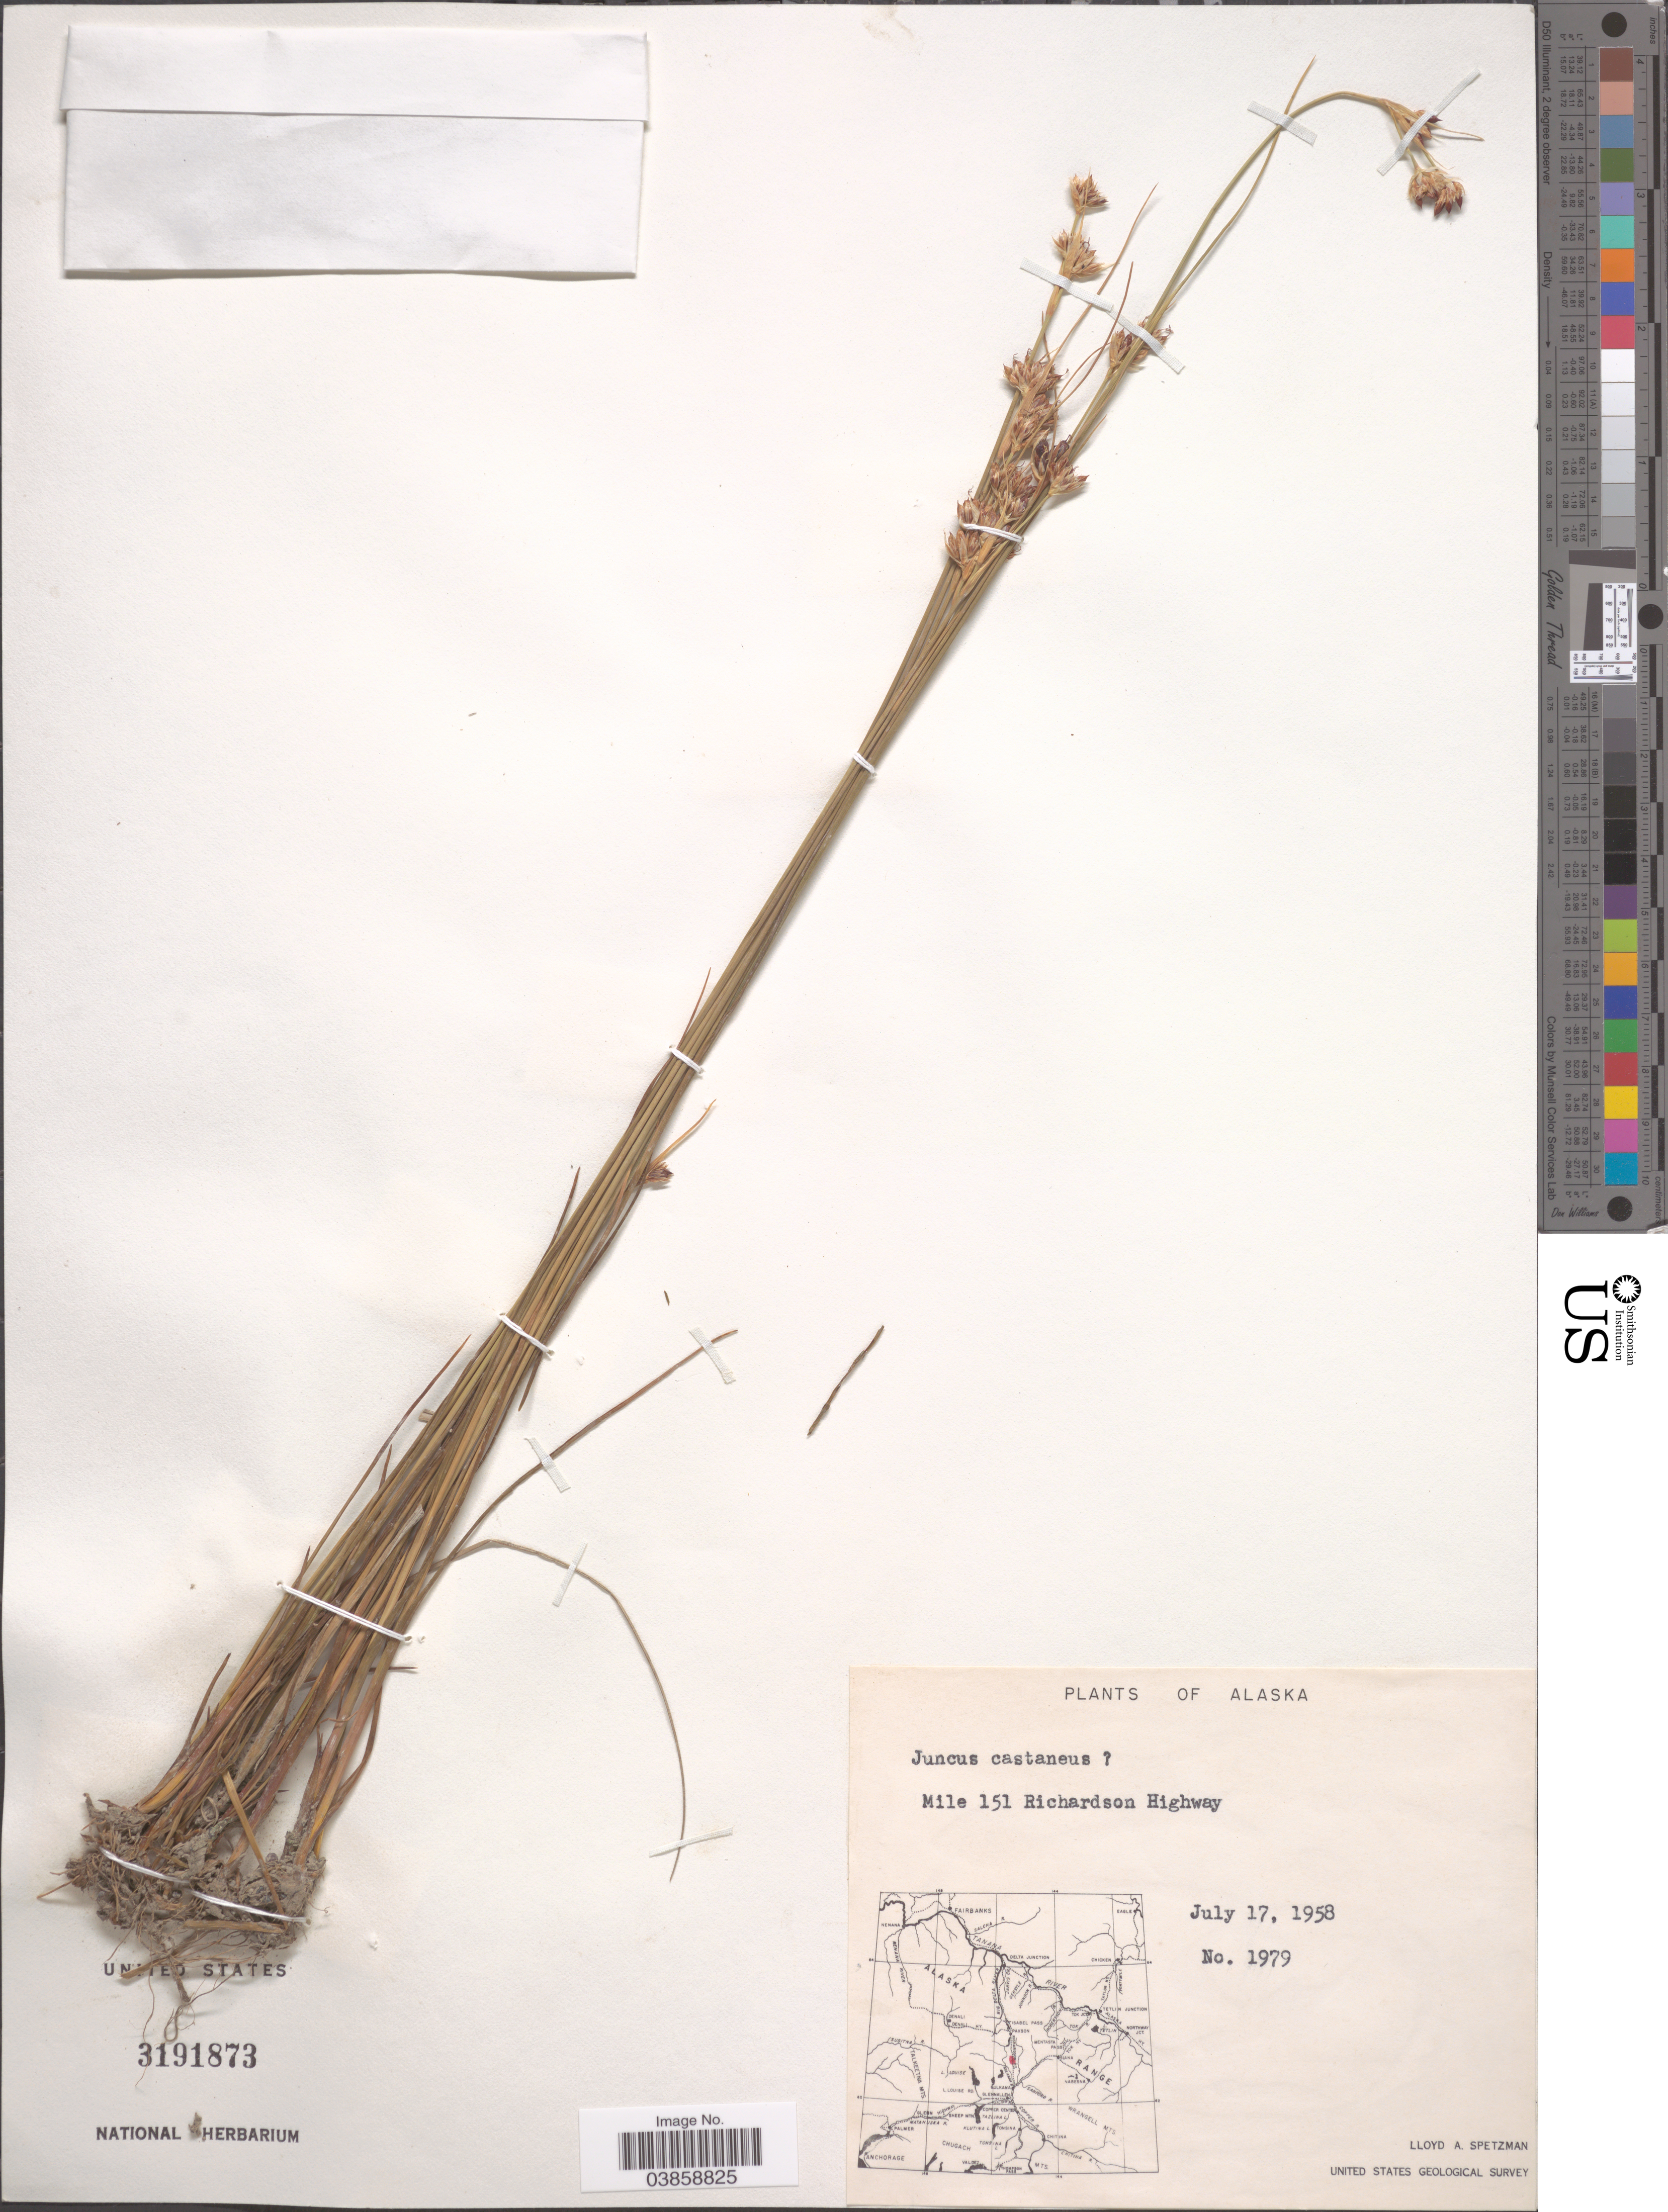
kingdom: Plantae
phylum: Tracheophyta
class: Liliopsida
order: Poales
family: Juncaceae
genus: Juncus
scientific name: Juncus sp.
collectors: L. Spetzman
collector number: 1979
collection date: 1958-07-17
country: United States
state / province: Alaska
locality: Mile 151 Richardson Highway.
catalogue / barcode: US 3191873